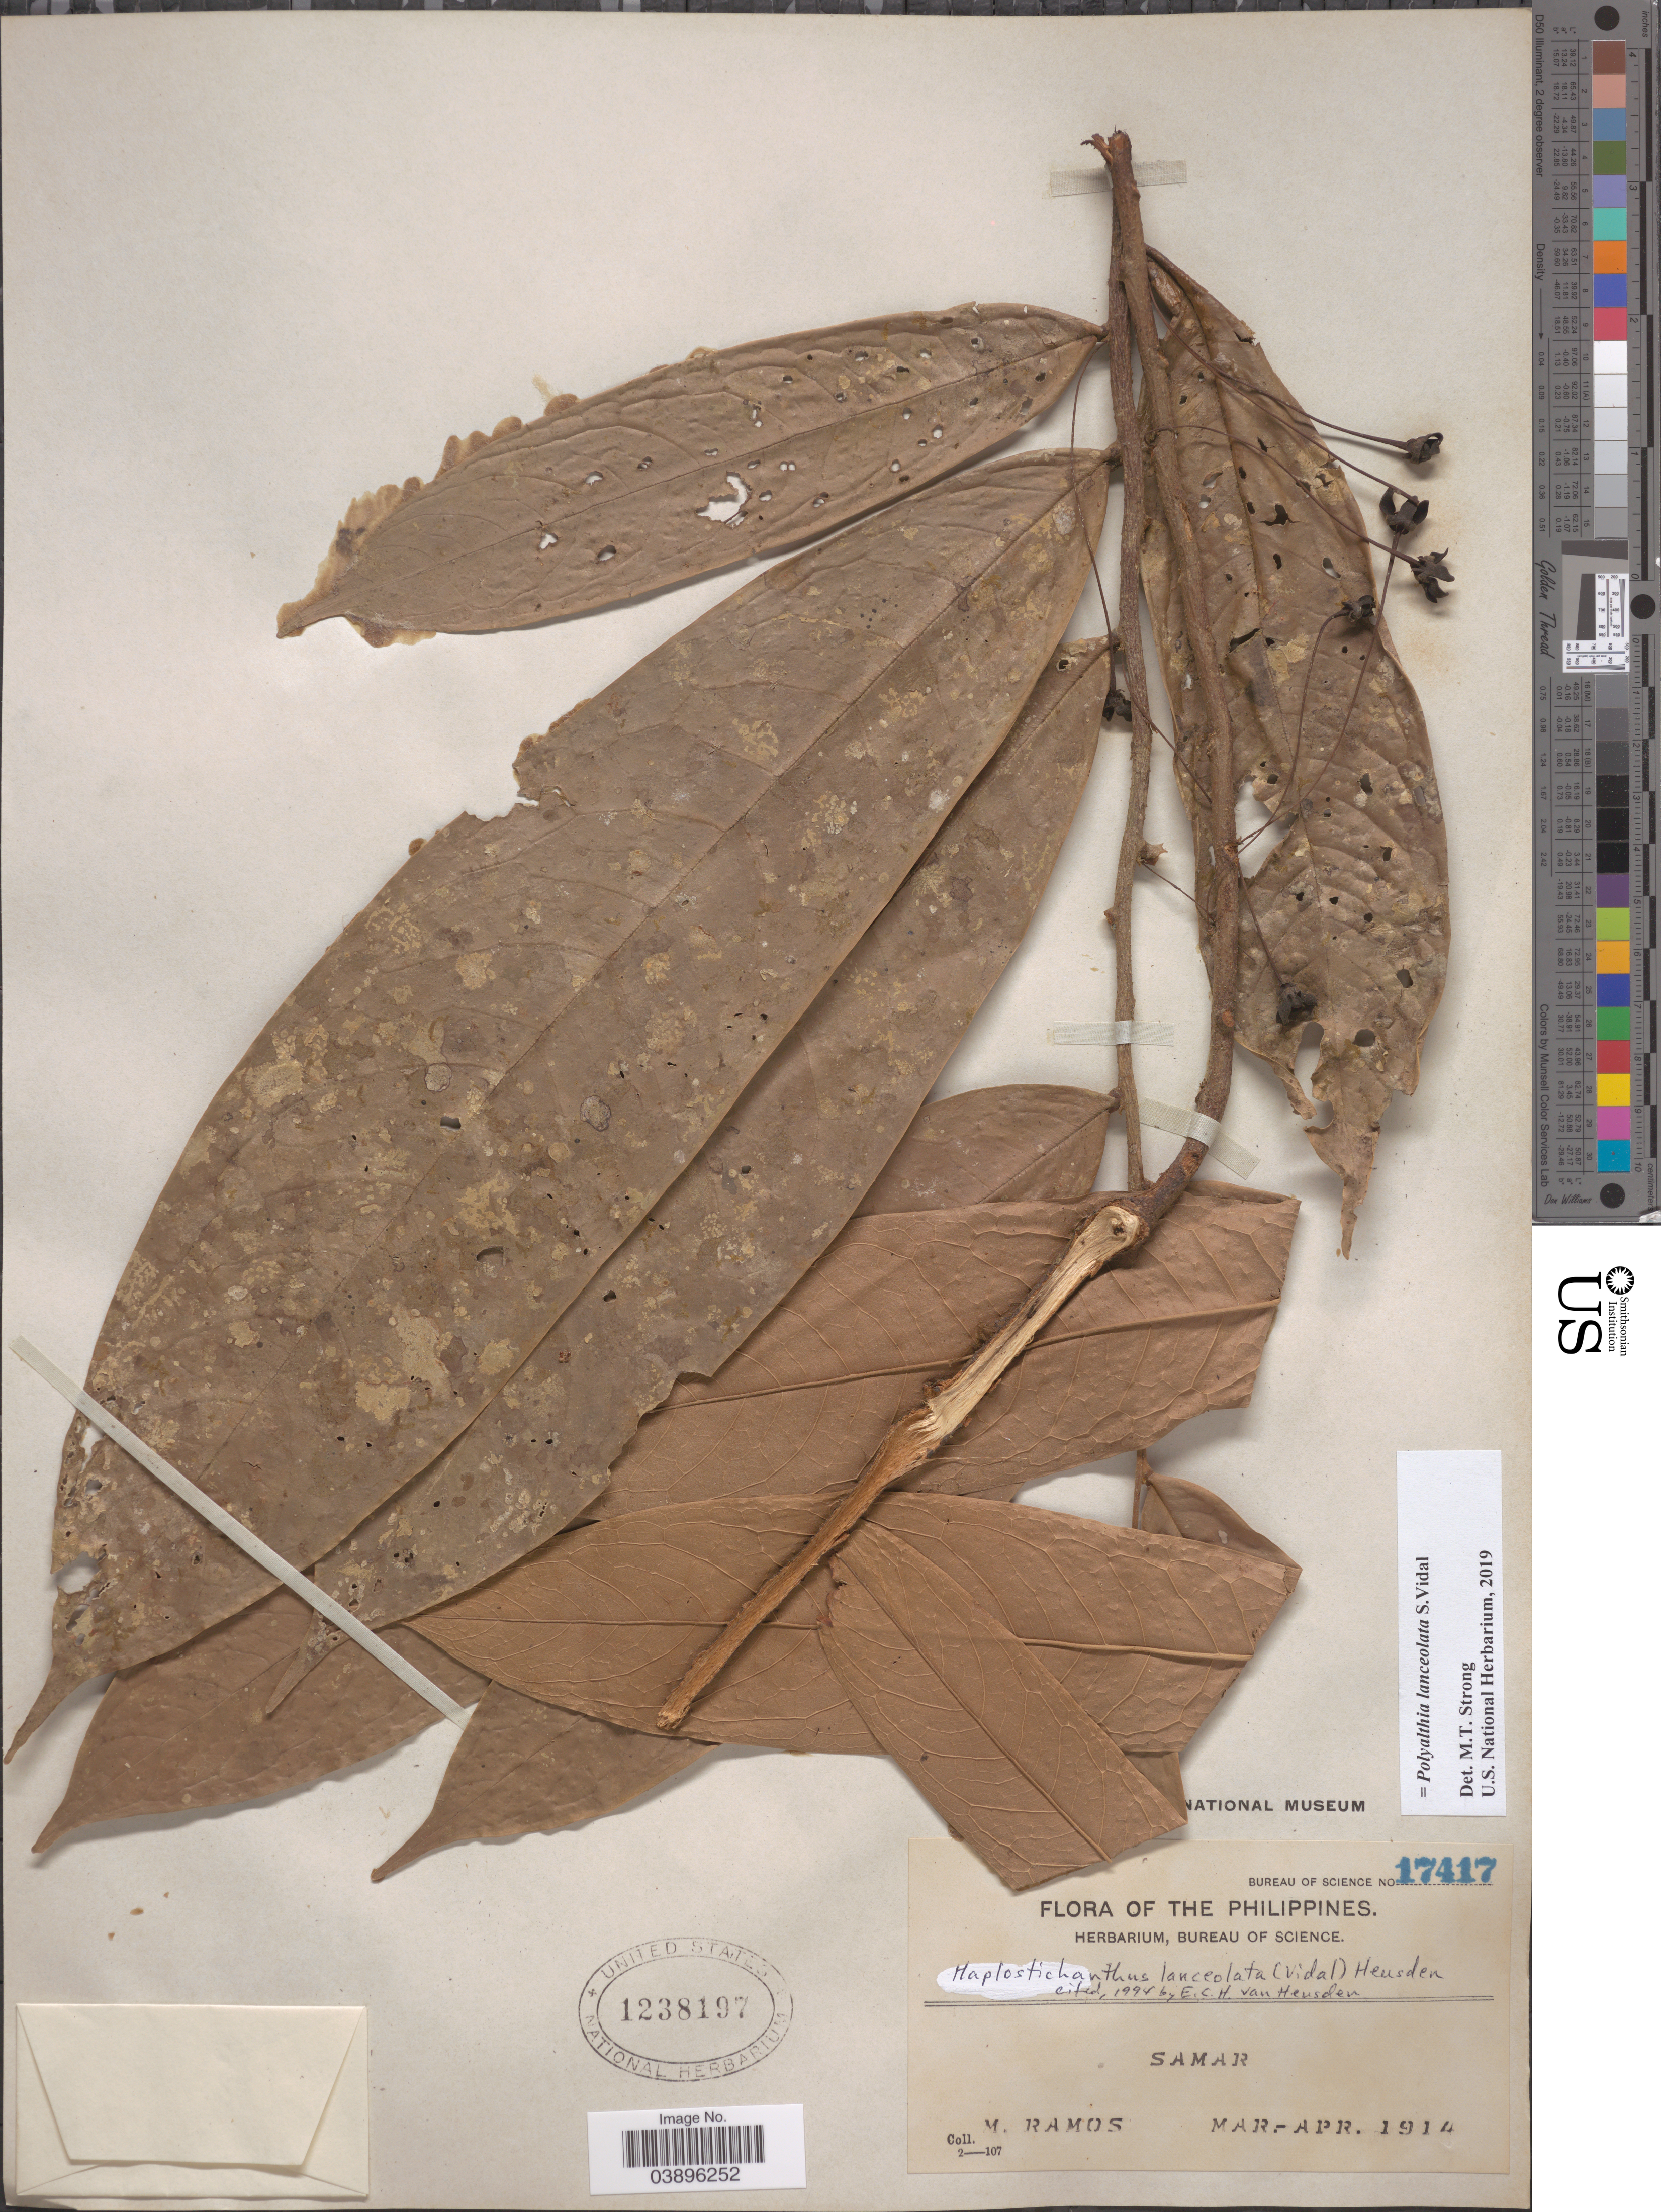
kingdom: Plantae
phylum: Tracheophyta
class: Magnoliopsida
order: Magnoliales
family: Annonaceae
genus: Polyalthia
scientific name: Polyalthia lanceolata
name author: S. Vidal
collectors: M. Ramos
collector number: Bureau of Science 17417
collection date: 1914-03/1914-04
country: Philippines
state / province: Eastern Visayas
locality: Samar.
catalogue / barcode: US 1238197